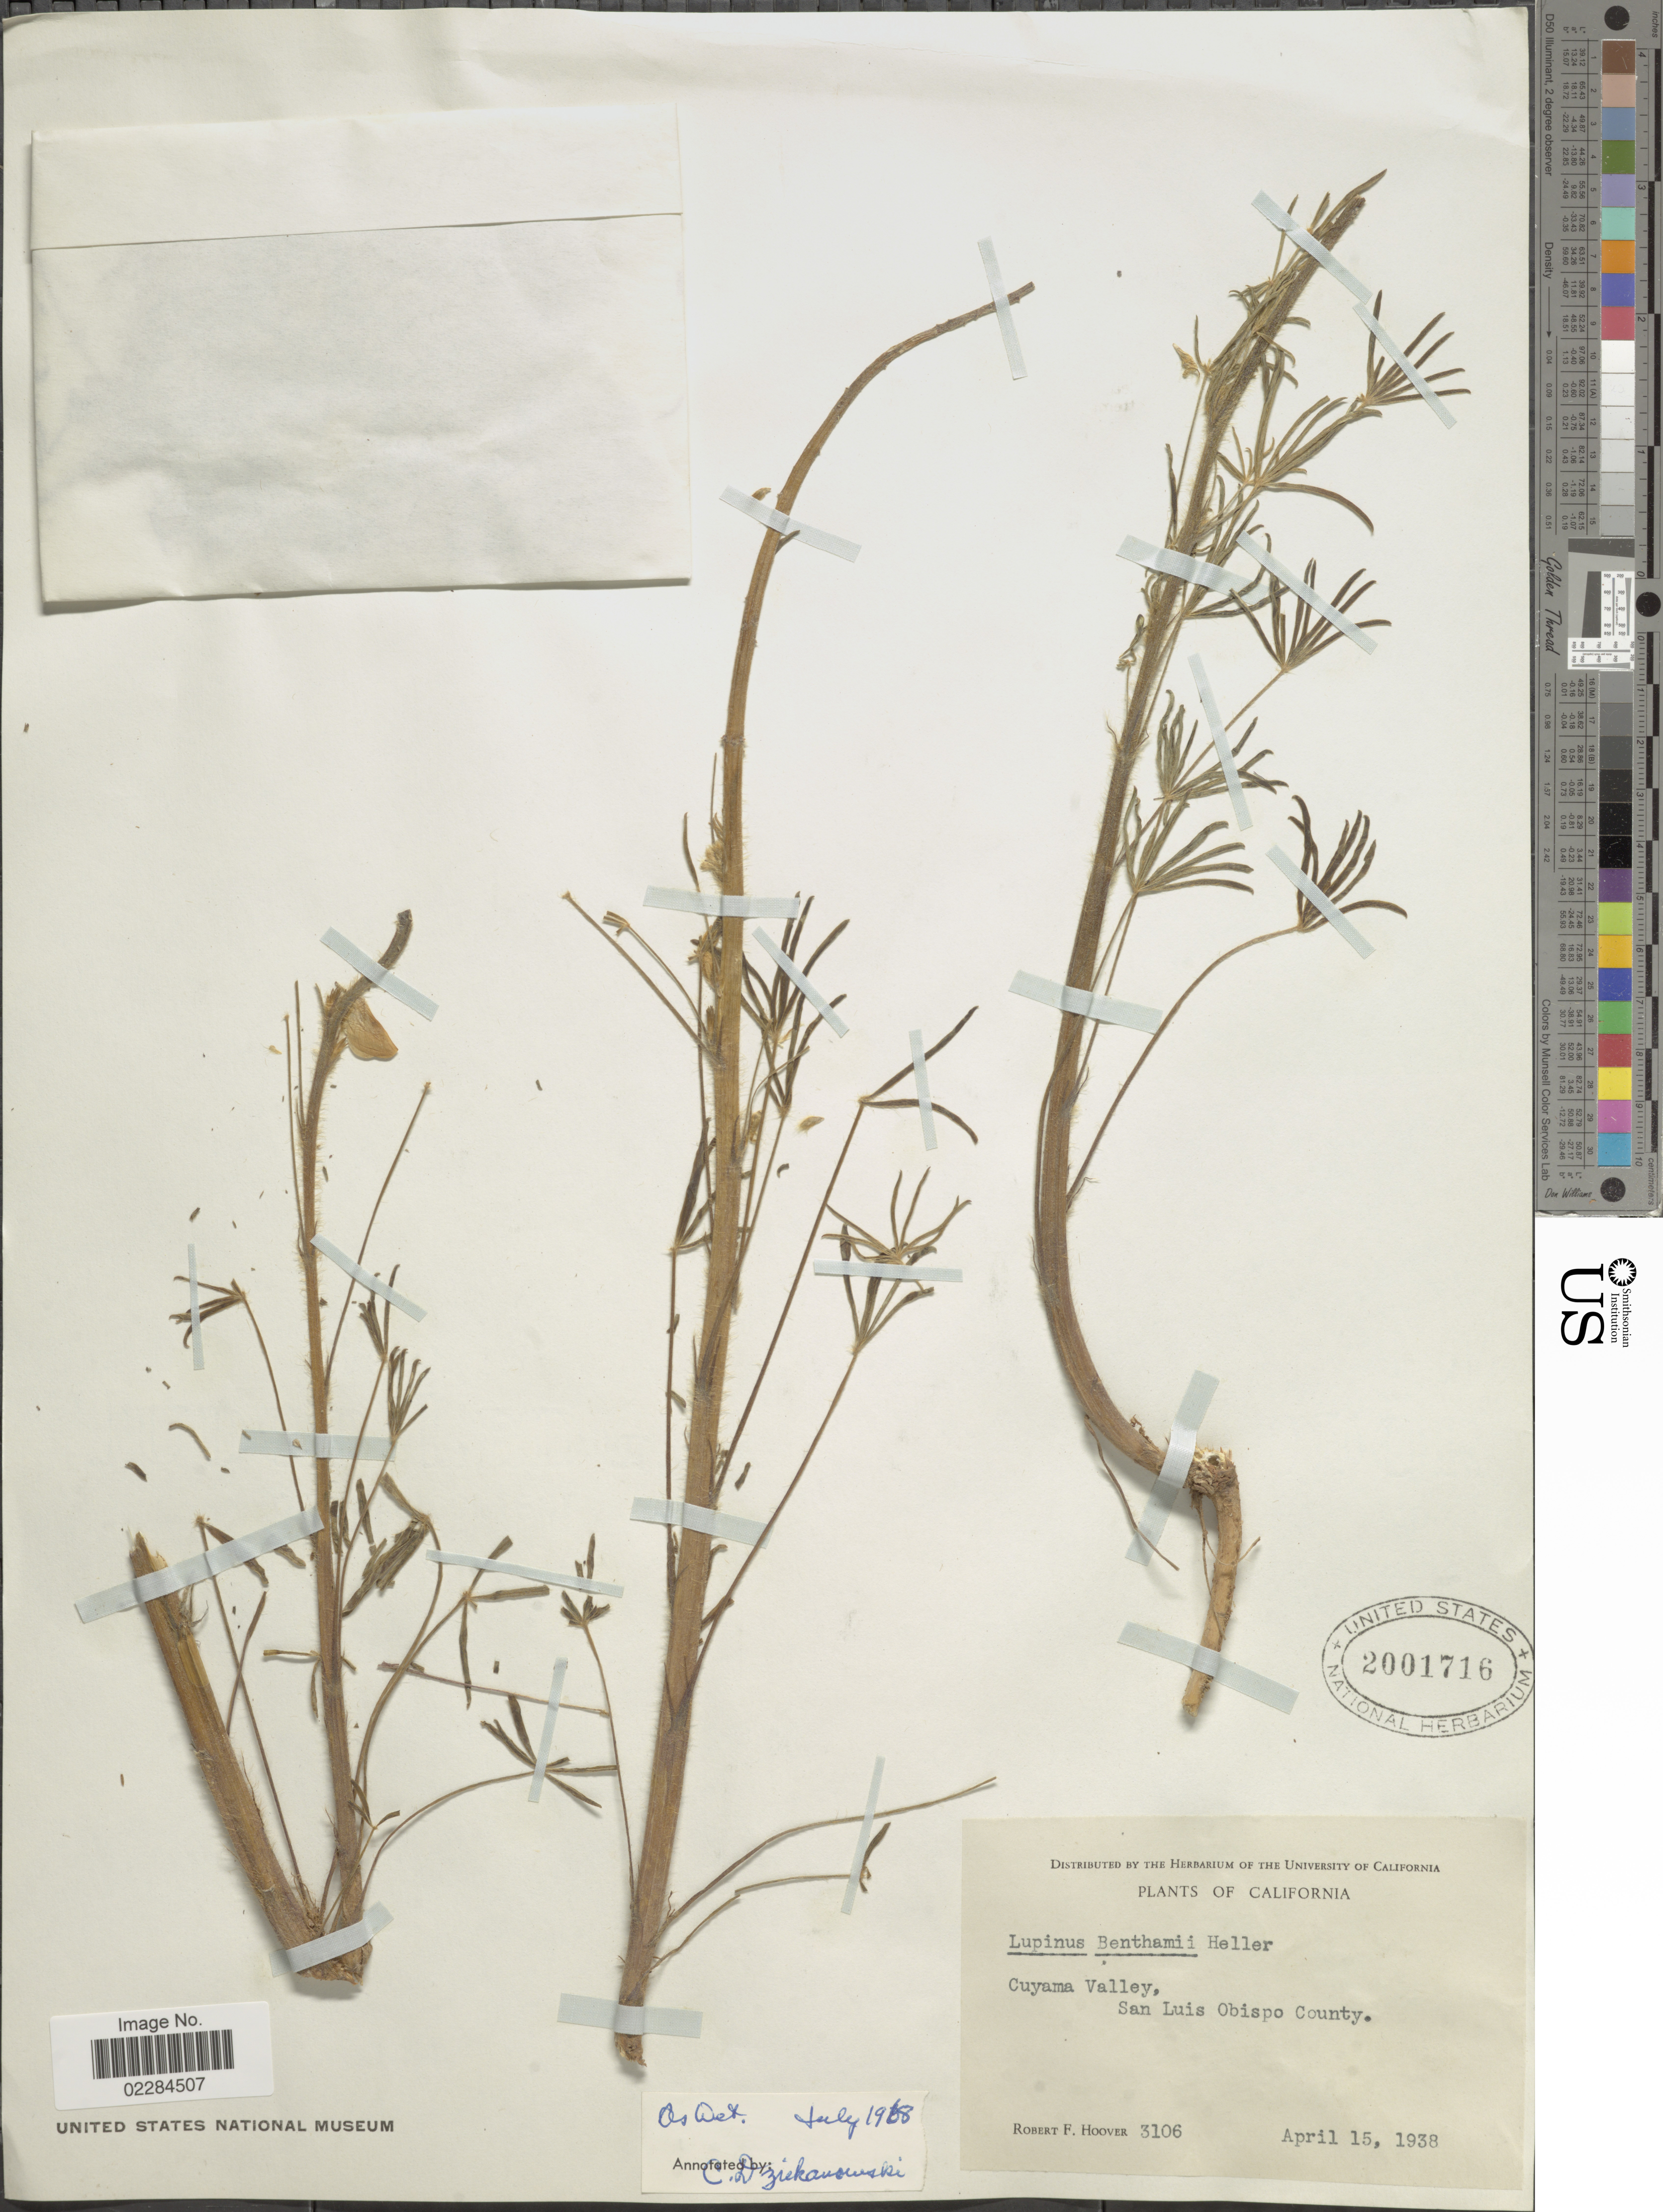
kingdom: Plantae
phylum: Tracheophyta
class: Magnoliopsida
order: Fabales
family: Fabaceae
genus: Lupinus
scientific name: Lupinus benthamii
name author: A. Heller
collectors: R. F. Hoover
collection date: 1938-04-15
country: United States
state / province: California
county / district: San Luis Obispo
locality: Cuyama Valley, San Louis Obispo County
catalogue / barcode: US 2001716